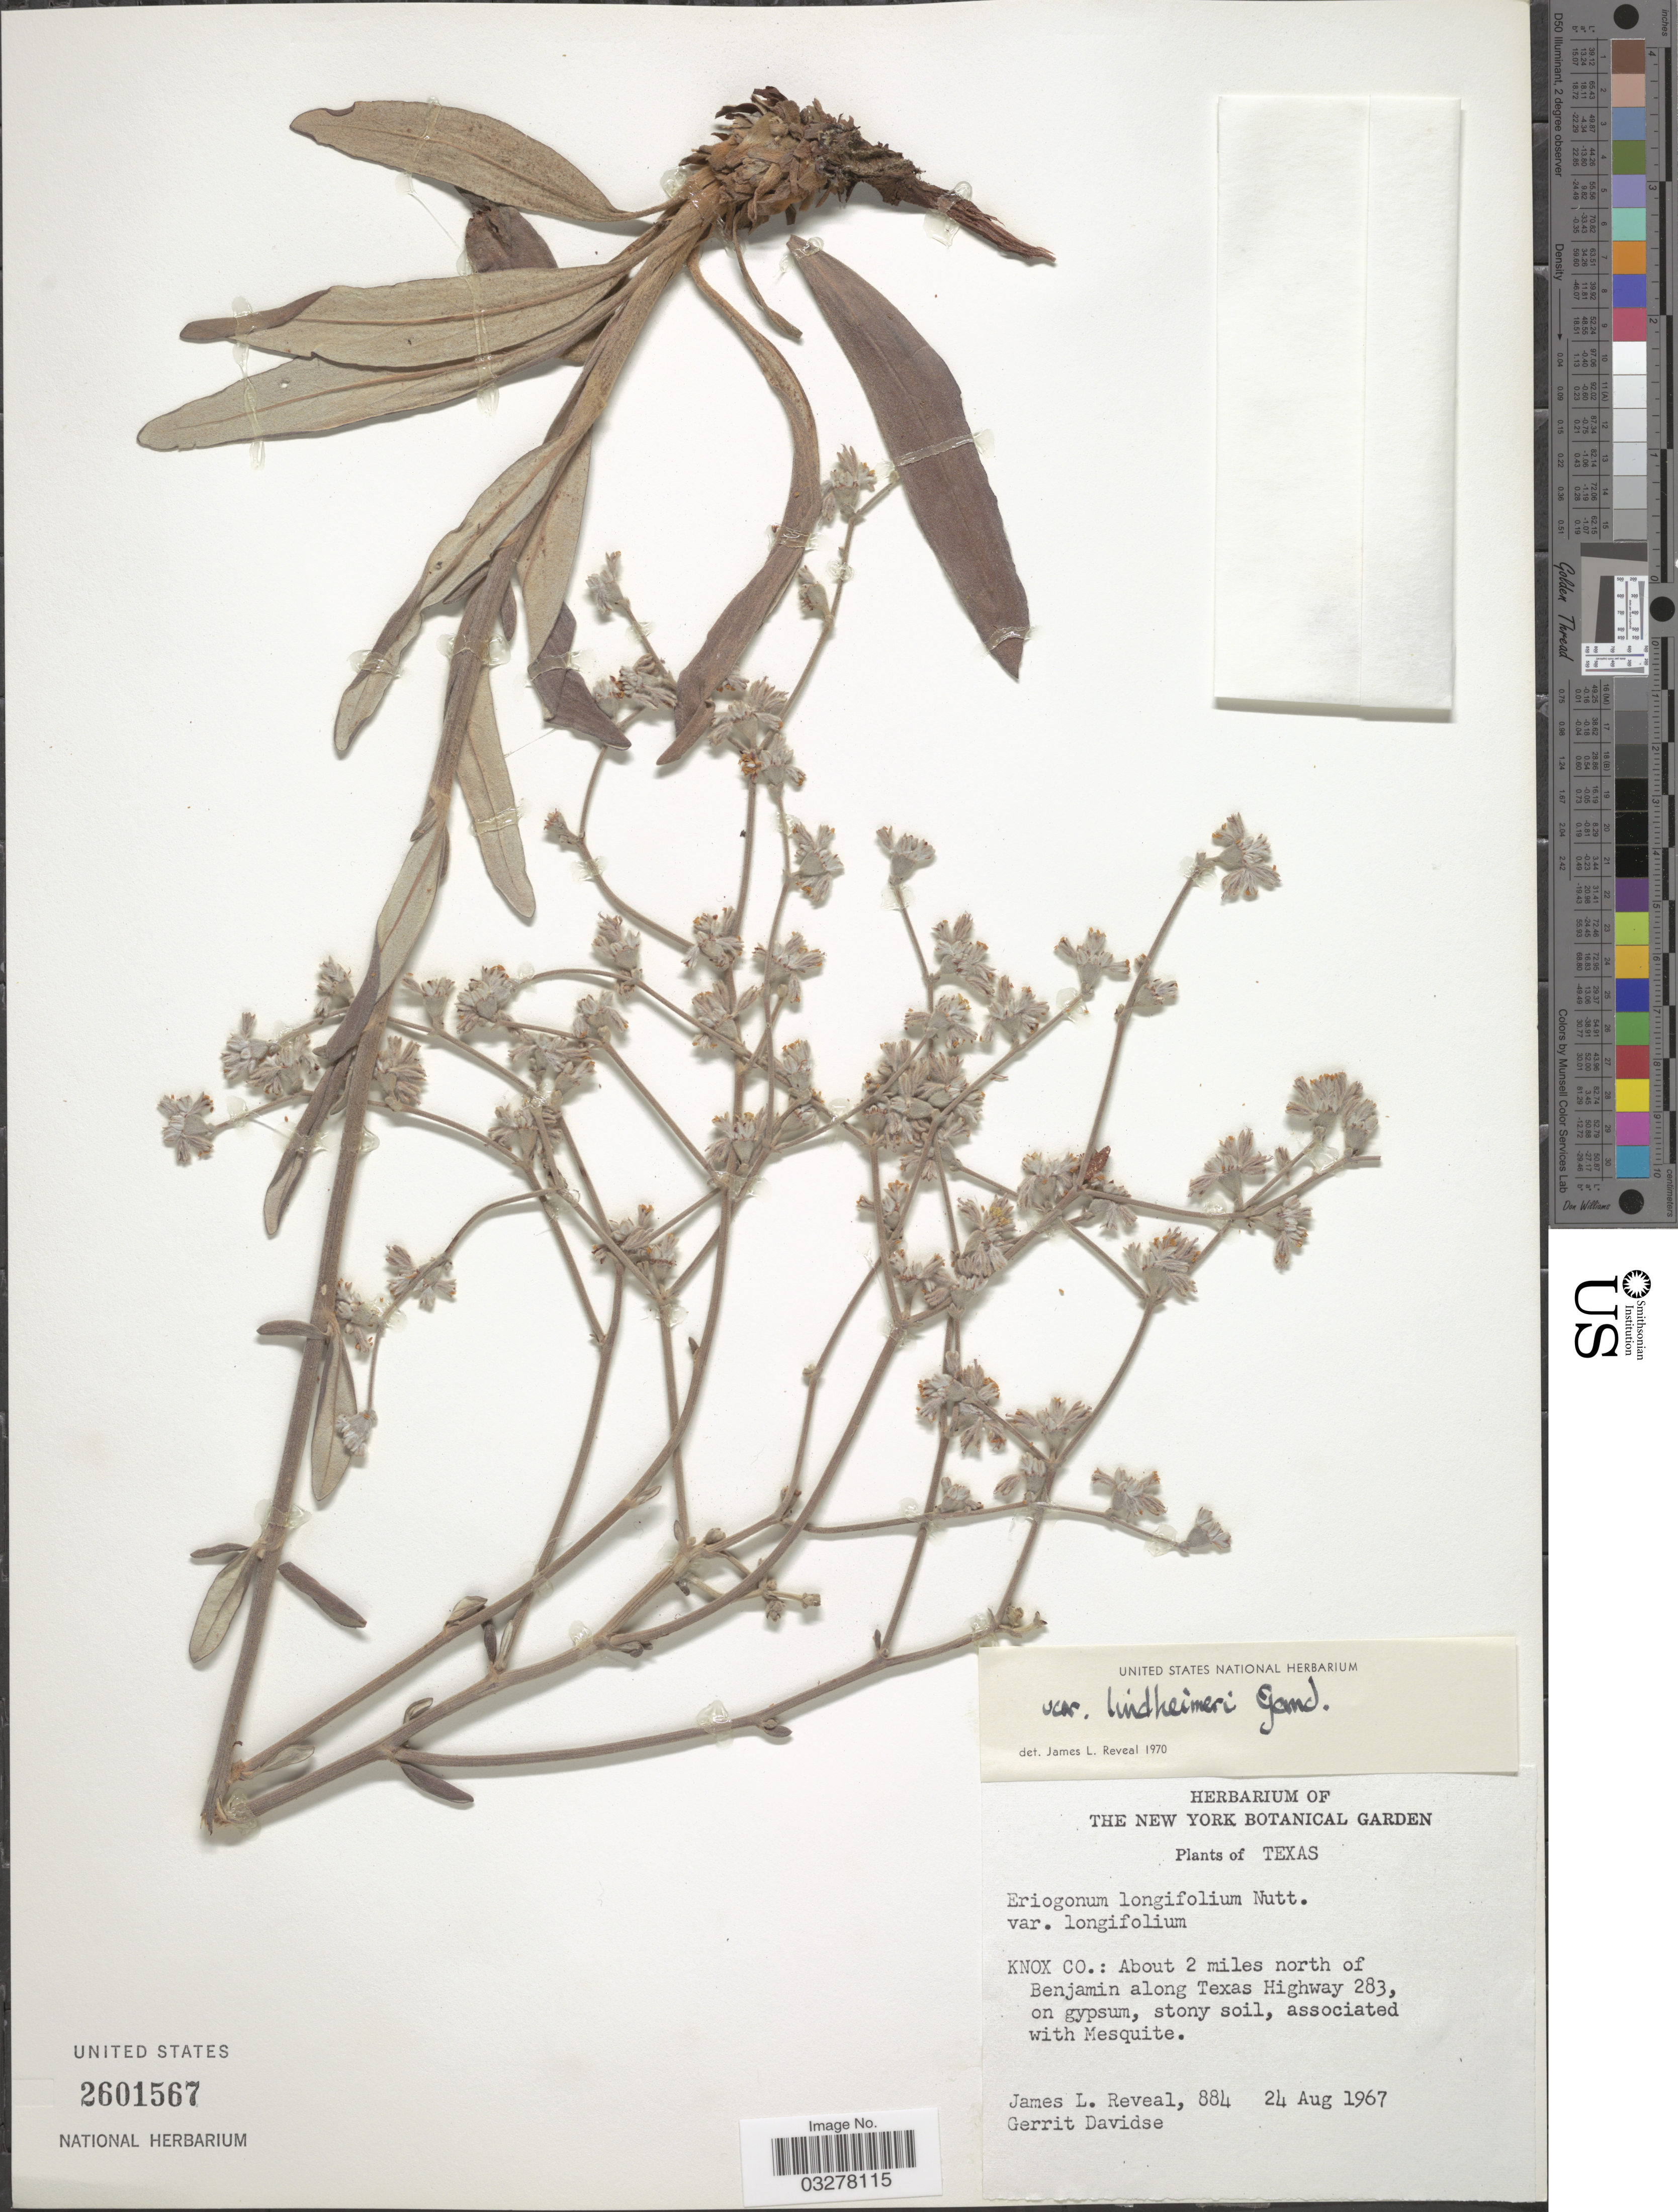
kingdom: Plantae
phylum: Tracheophyta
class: Magnoliopsida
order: Caryophyllales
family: Polygonaceae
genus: Eriogonum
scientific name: Eriogonum longifolium var. lindheimeri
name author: Gand.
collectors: J. L. Reveal & G. Davidse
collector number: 884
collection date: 1967-08-24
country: United States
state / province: Texas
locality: Knox Co.: About 2 miles north of Benjamin along Texas Highway 283.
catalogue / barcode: US 2601567